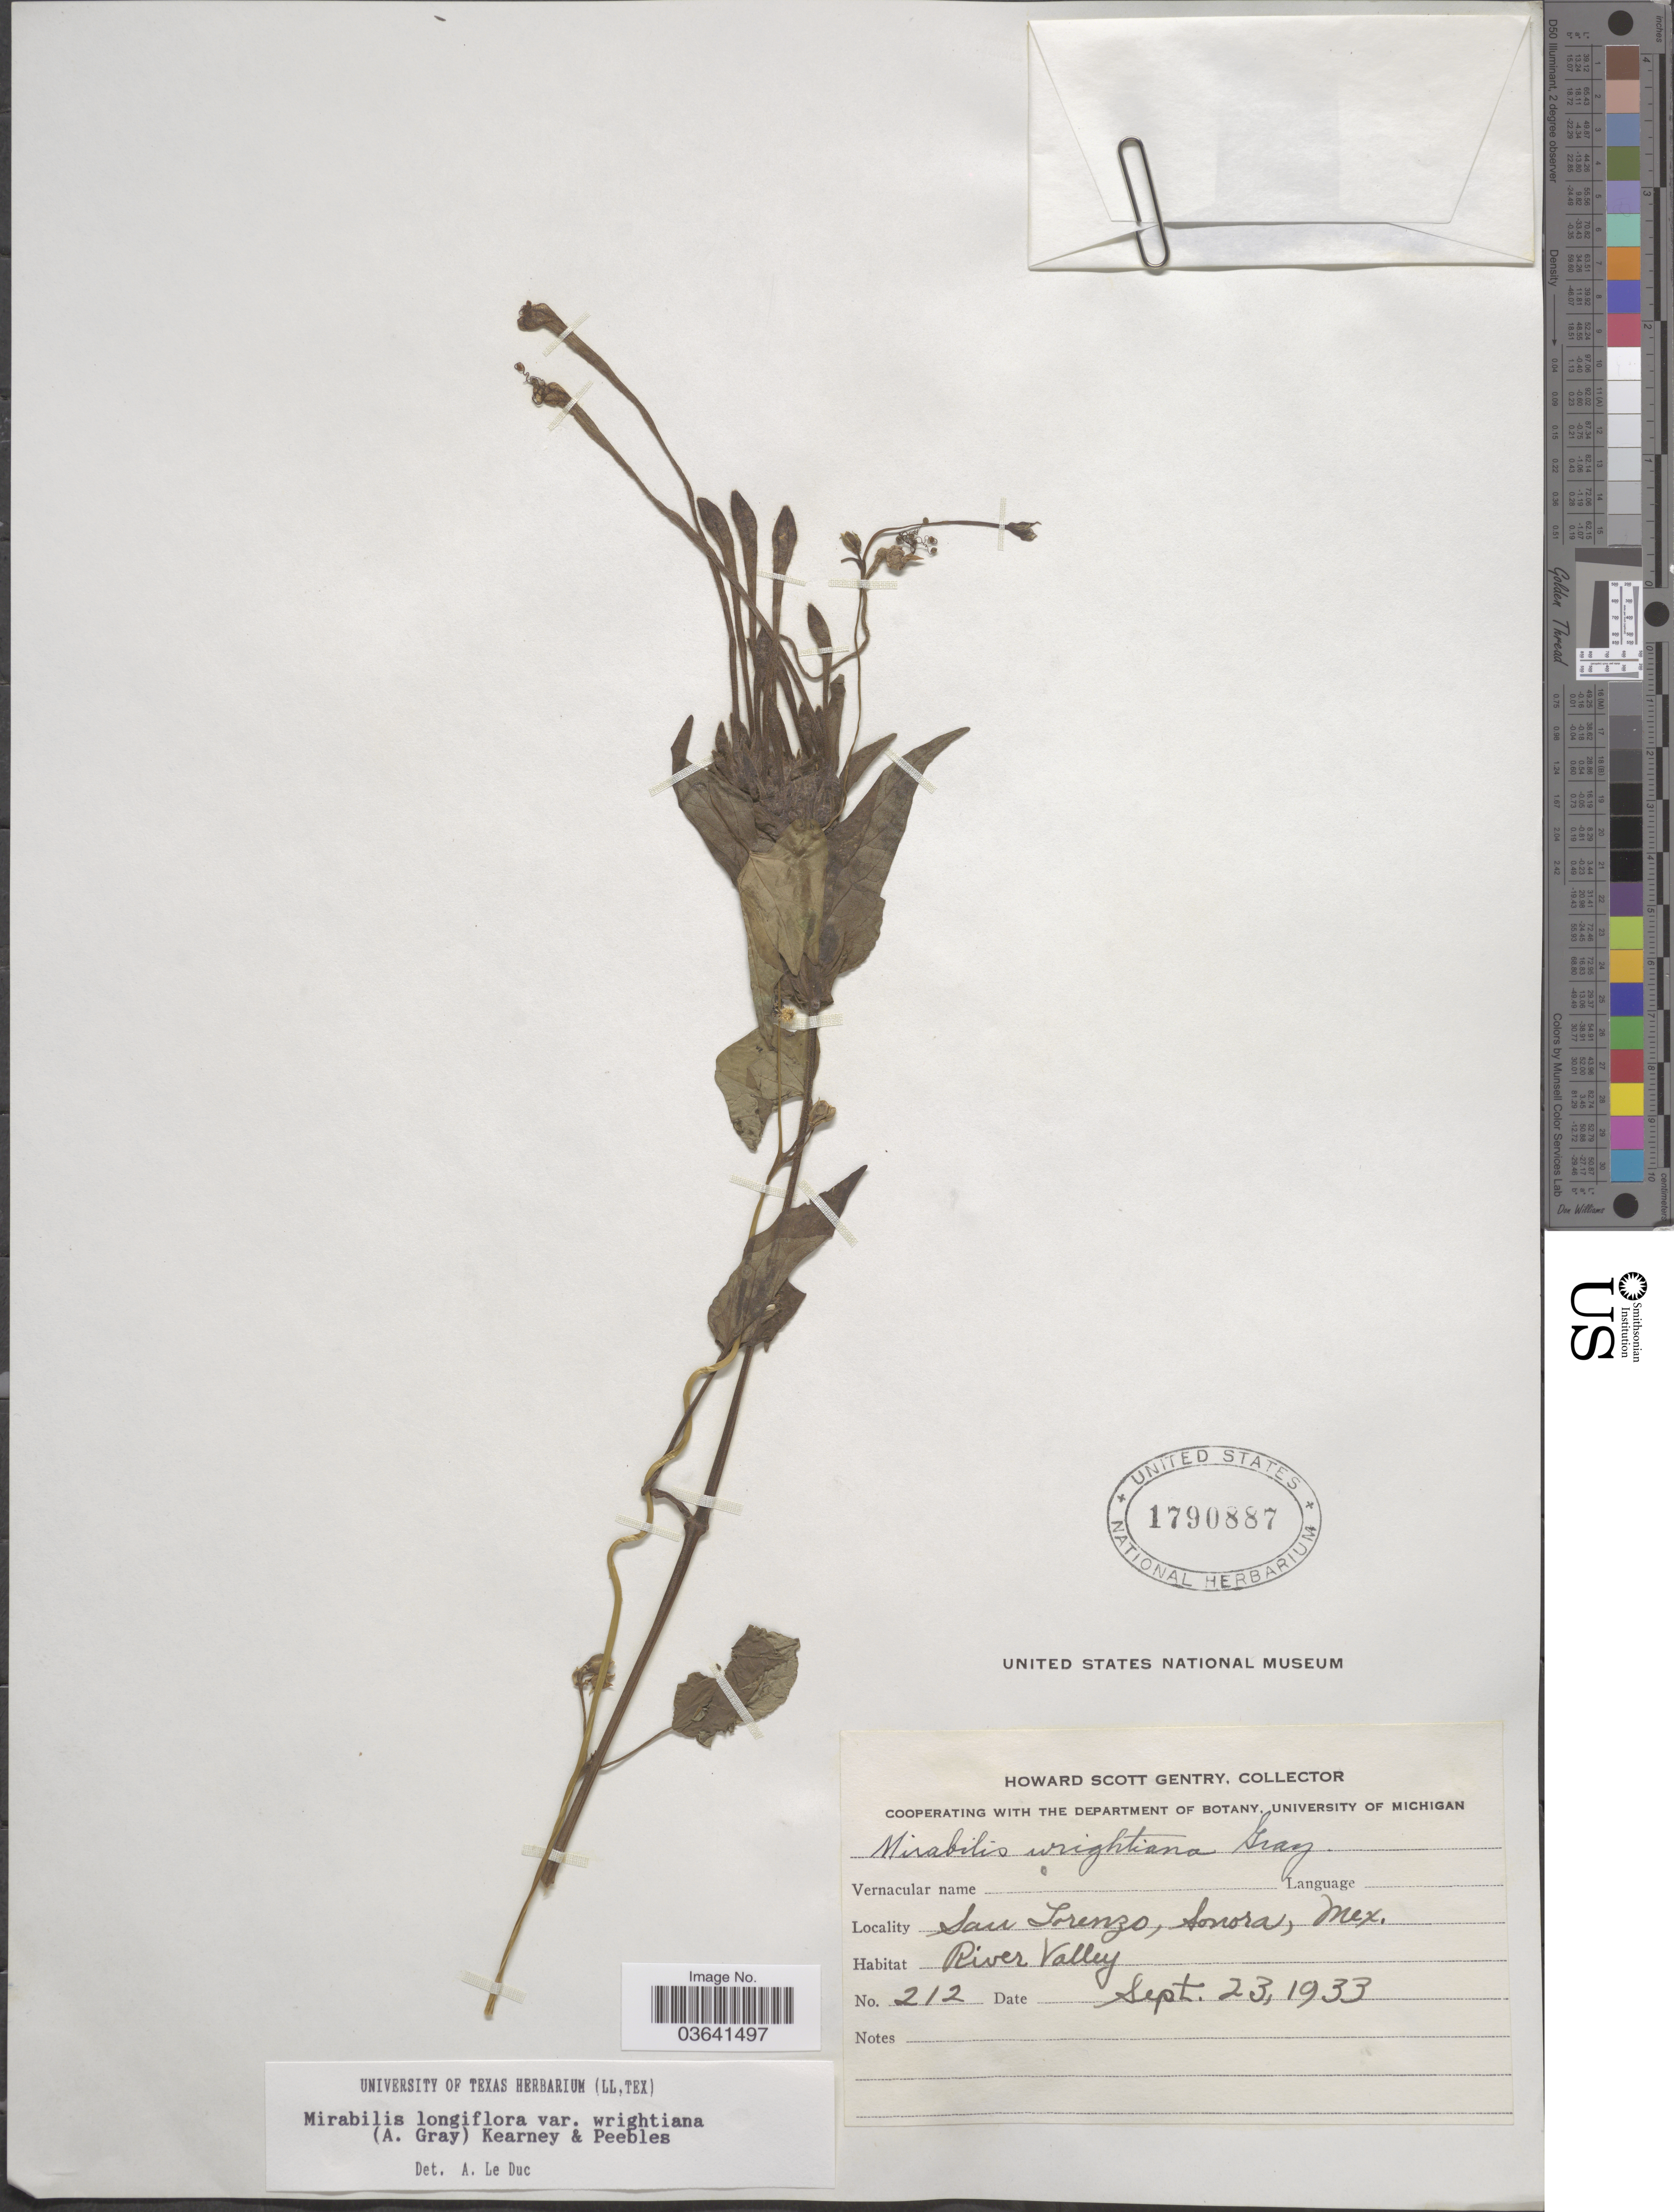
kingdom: Plantae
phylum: Tracheophyta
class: Magnoliopsida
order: Caryophyllales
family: Nyctaginaceae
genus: Mirabilis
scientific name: Mirabilis longiflora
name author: L.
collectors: H. S. Gentry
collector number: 212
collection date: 1933-09-23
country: Mexico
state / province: Sonora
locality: San Lorenzo. River Valley.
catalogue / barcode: US 1790887